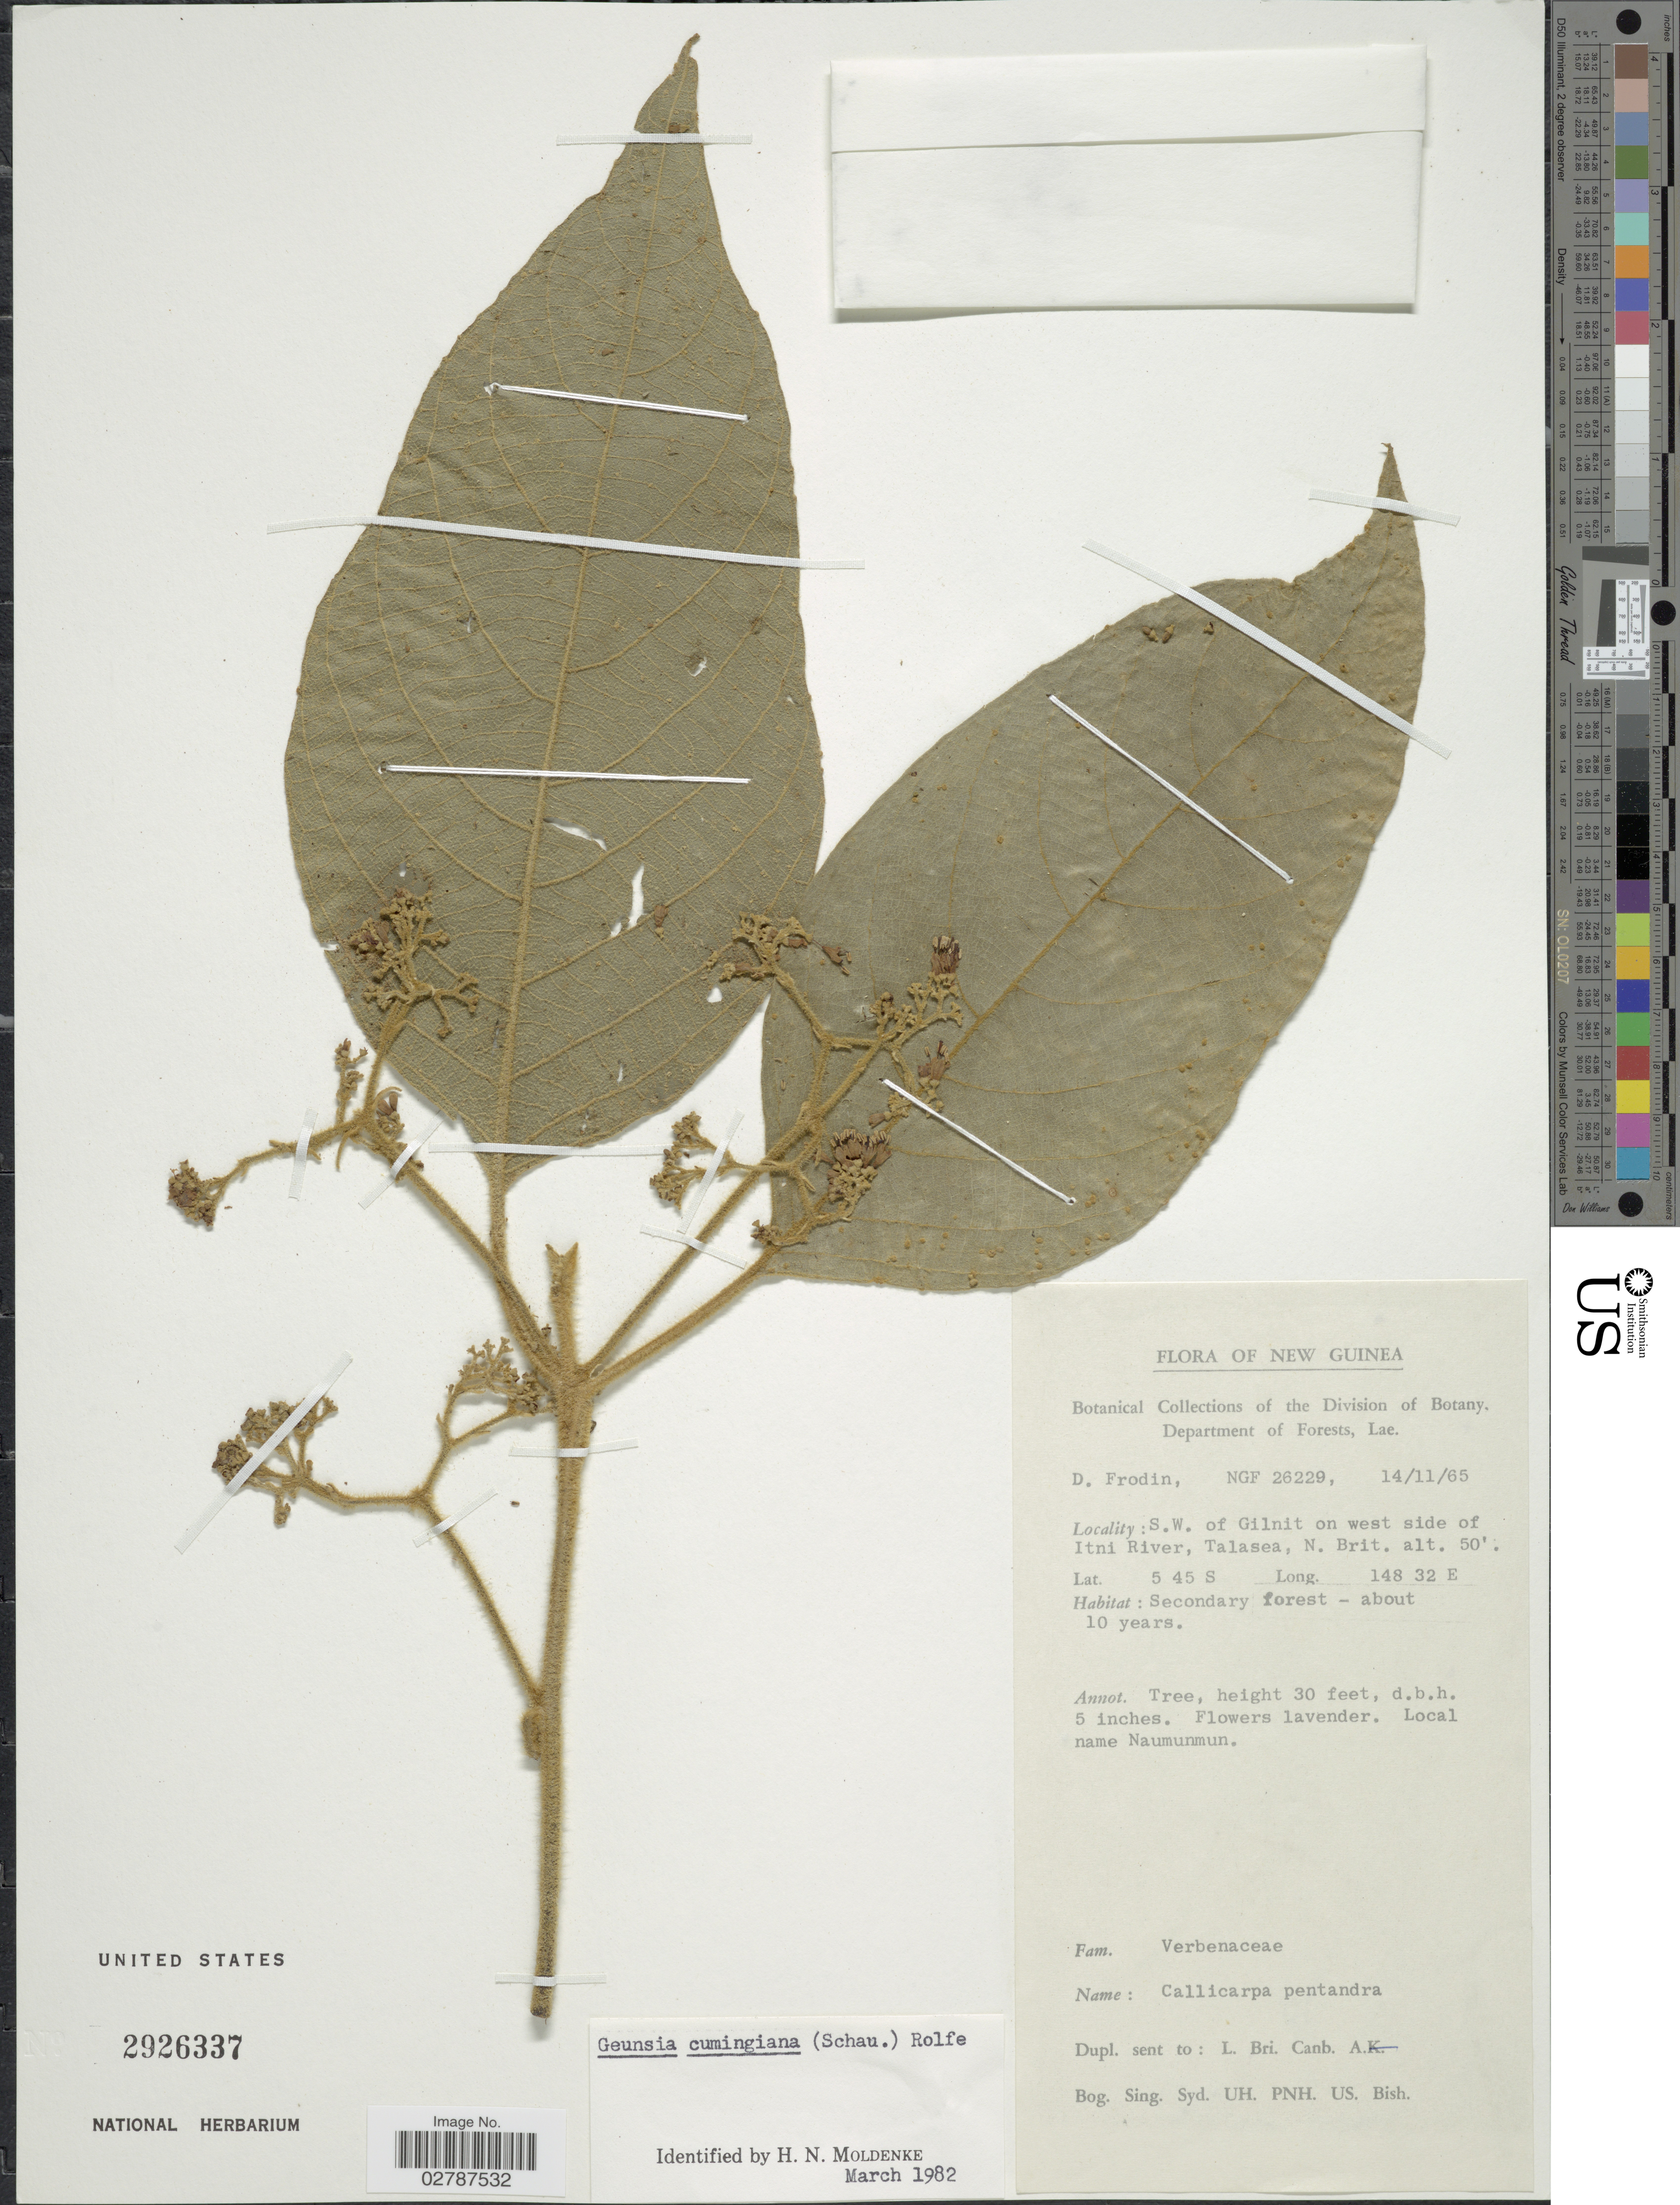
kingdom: Plantae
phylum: Tracheophyta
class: Magnoliopsida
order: Lamiales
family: Lamiaceae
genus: Callicarpa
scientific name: Callicarpa cumingiana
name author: Schauer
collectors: D. G. Frodin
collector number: NGF26229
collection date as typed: Transcribed d/m/y: 14/11/65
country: Papua New Guinea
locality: New Guinea. S.W. of Gilnit on west side of Itni River, Talasea, N. Brit.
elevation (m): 15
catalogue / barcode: US 2926337